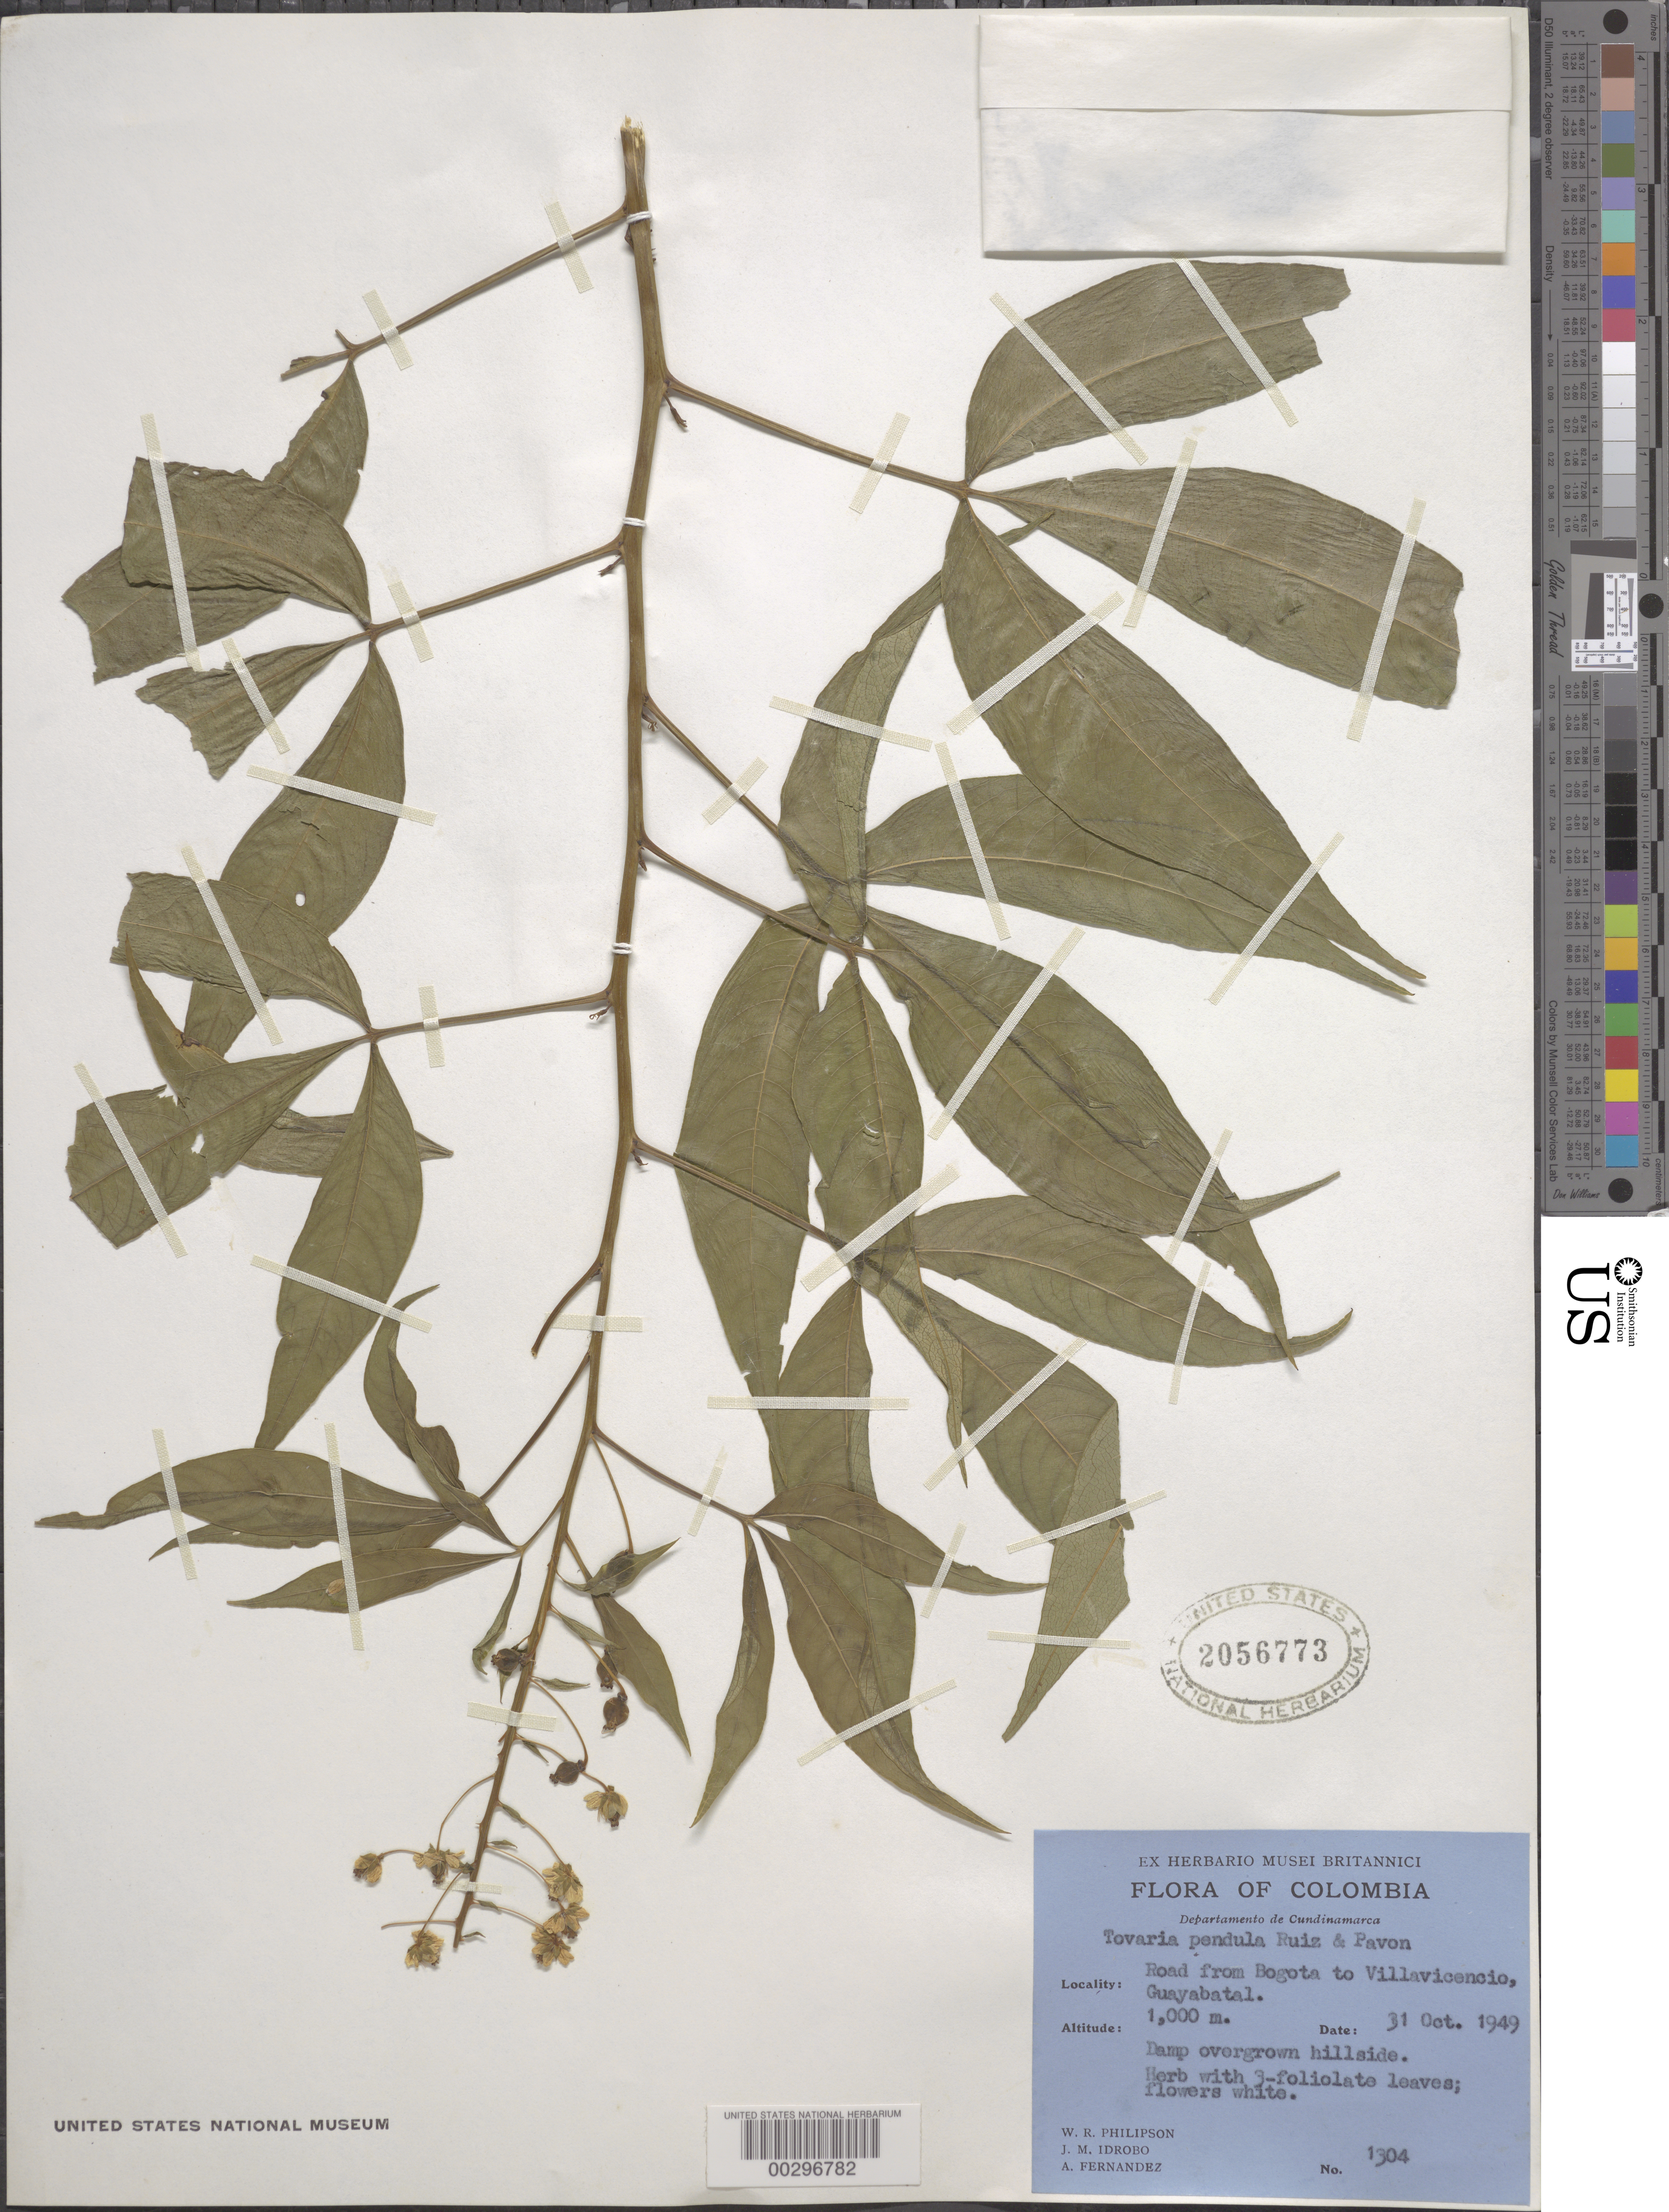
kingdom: Plantae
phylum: Tracheophyta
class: Magnoliopsida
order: Brassicales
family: Tovariaceae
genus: Tovaria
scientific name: Tovaria pendula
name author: Ruiz & Pav.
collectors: W. R. Philipson, J. M. Idrobo & Á. Fernández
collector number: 1304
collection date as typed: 31 Oct 1949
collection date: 1949-10-31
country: Colombia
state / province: Bogota D.C. / Cundinamarca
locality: Between Bogota and Villa Vicencia, Guayabatal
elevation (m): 1000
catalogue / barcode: US 2056773